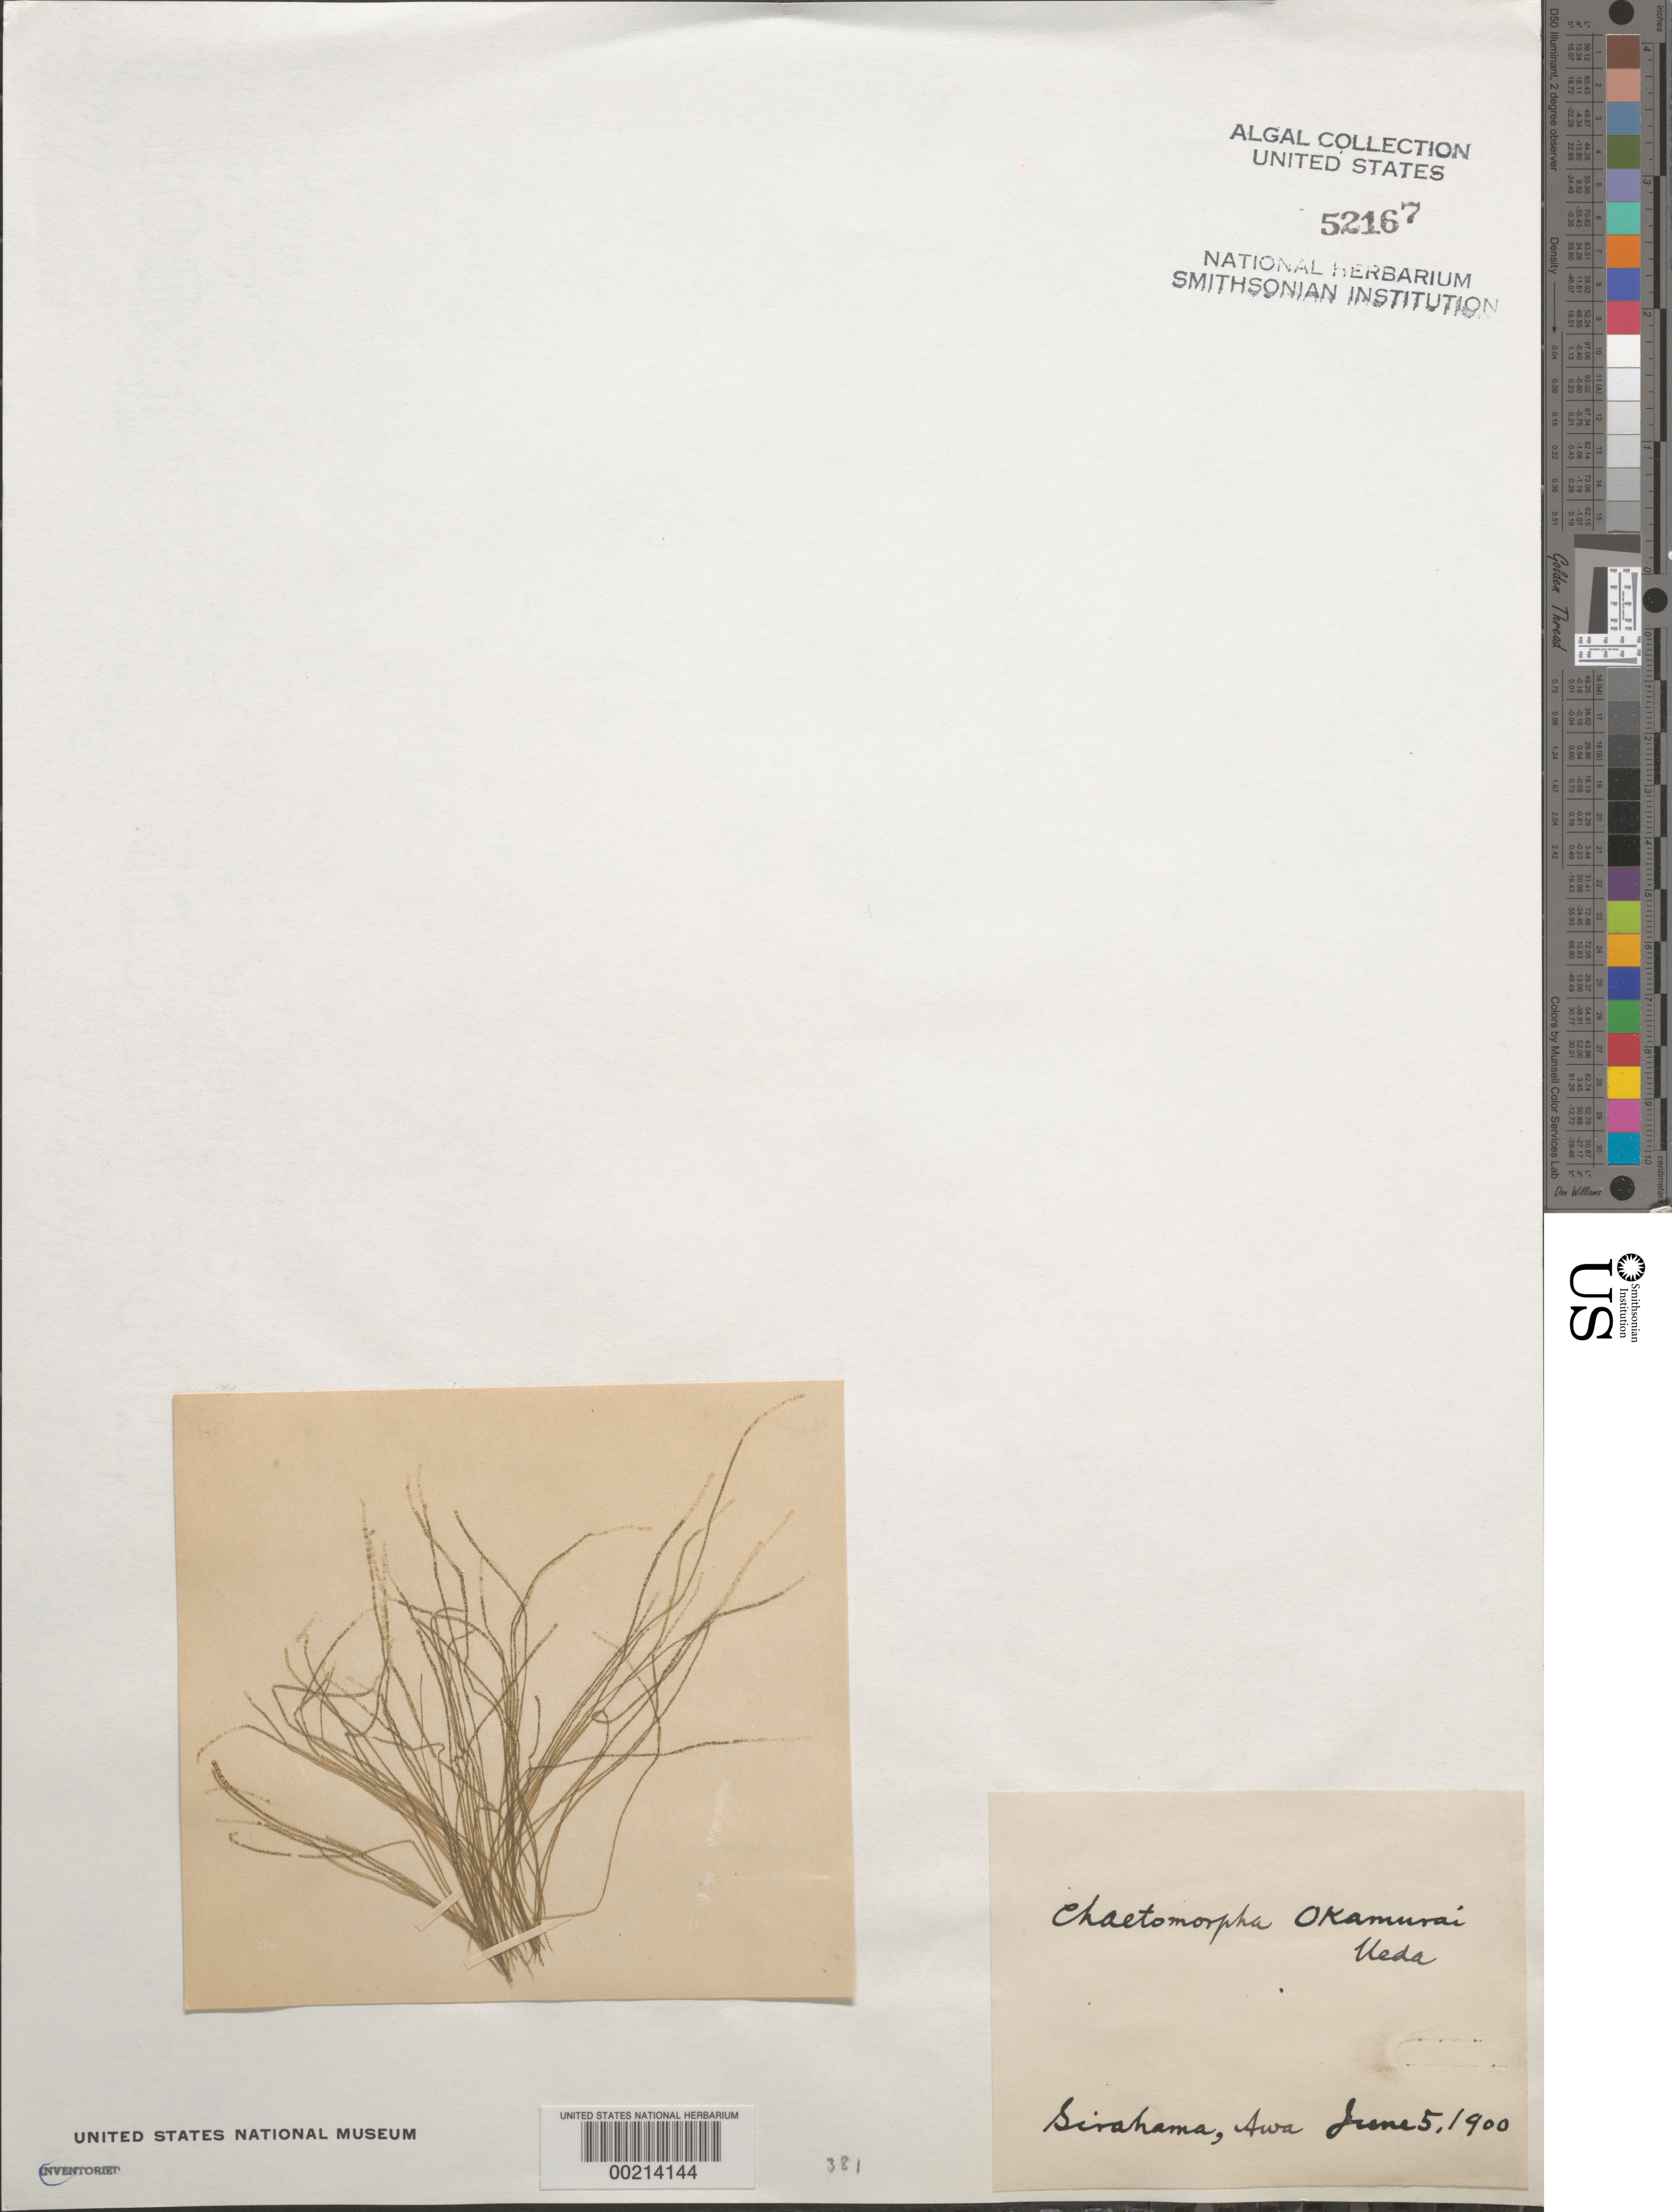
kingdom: Plantae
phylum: Chlorophyta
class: Ulvophyceae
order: Cladophorales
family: Cladophoraceae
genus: Basicladia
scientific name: Basicladia okamurae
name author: (Ueda) Garbary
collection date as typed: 05 Jun 1900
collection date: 1900-06-05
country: Japan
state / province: Tiba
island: Honshu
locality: Shirahama (Sirahama)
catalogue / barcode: US 52167